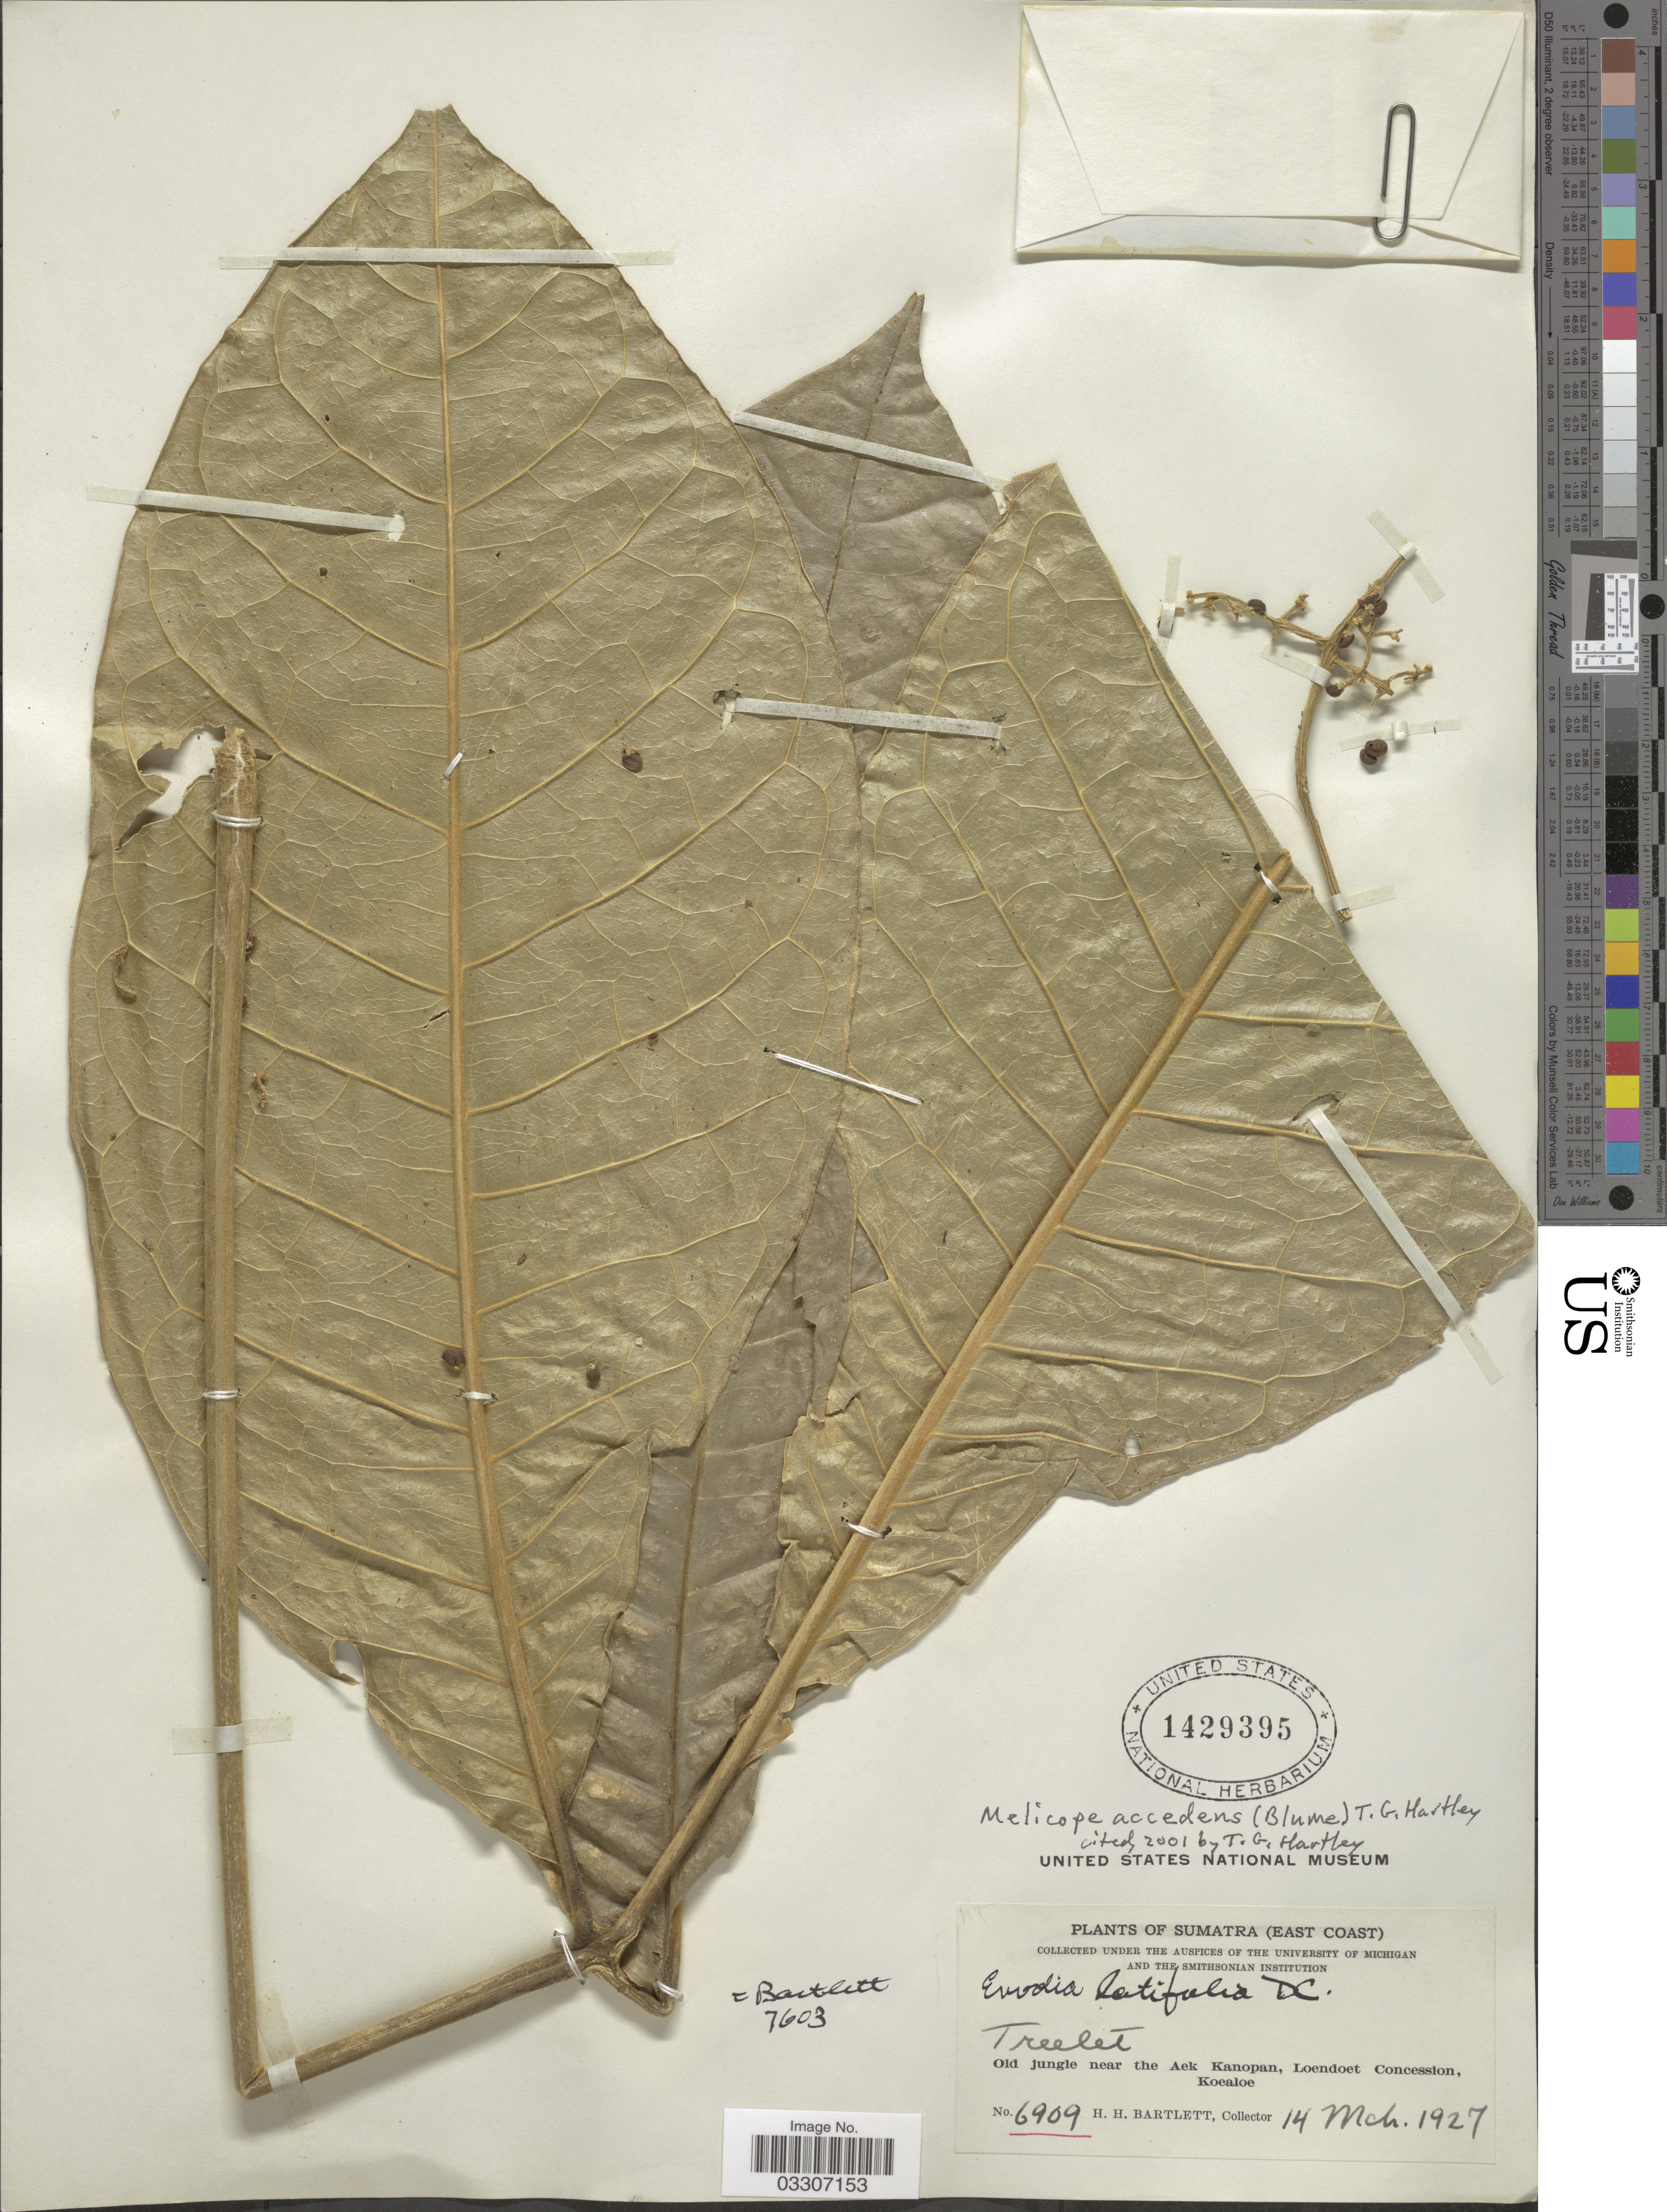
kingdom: Plantae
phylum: Tracheophyta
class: Magnoliopsida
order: Sapindales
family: Rutaceae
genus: Melicope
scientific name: Melicope accedens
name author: (Blume) T.G. Hartley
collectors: H. H. Bartlett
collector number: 6909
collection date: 1927-03-14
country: Indonesia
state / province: Sumatra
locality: (East Coast) Old jungle and second growth near Aek Sordang, Loendoet Concession, Koealoe.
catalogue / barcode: US 1429395